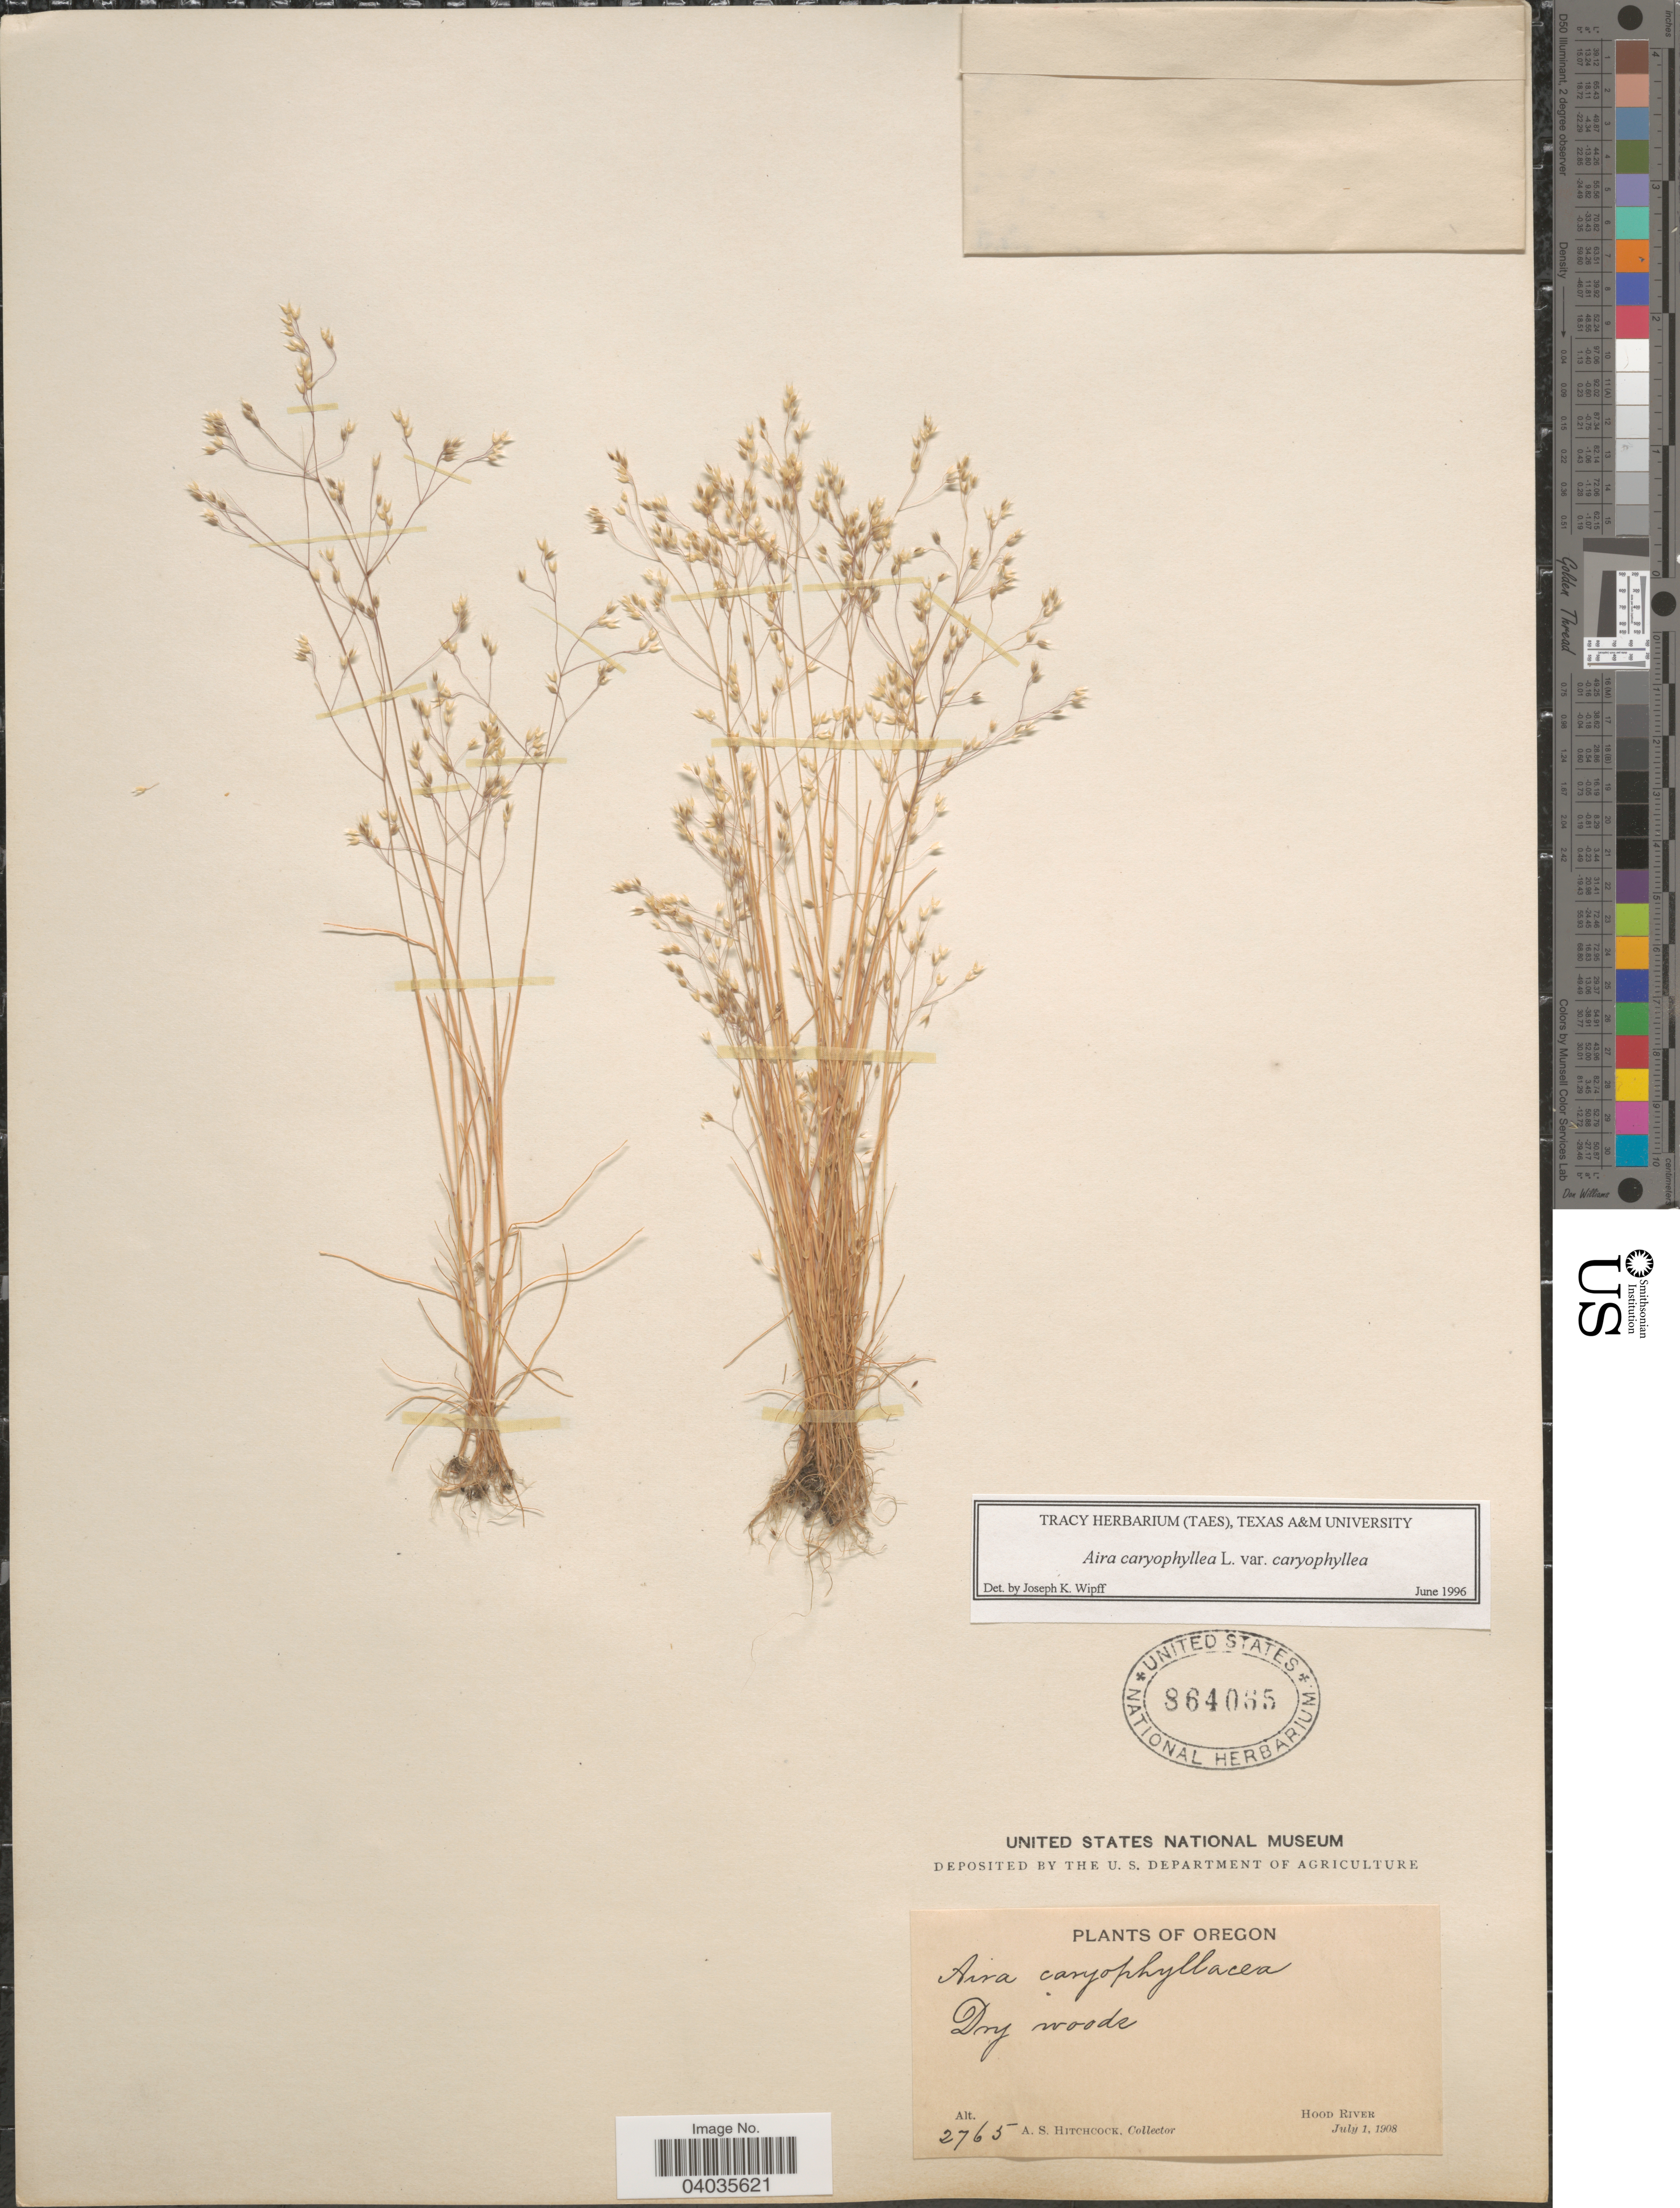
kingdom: Plantae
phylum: Tracheophyta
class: Liliopsida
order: Poales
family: Poaceae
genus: Aira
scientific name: Aira caryophyllea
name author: L.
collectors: A. S. Hitchcock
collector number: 2765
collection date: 1908-07-01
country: United States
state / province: Oregon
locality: Hood River.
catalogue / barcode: US 864065